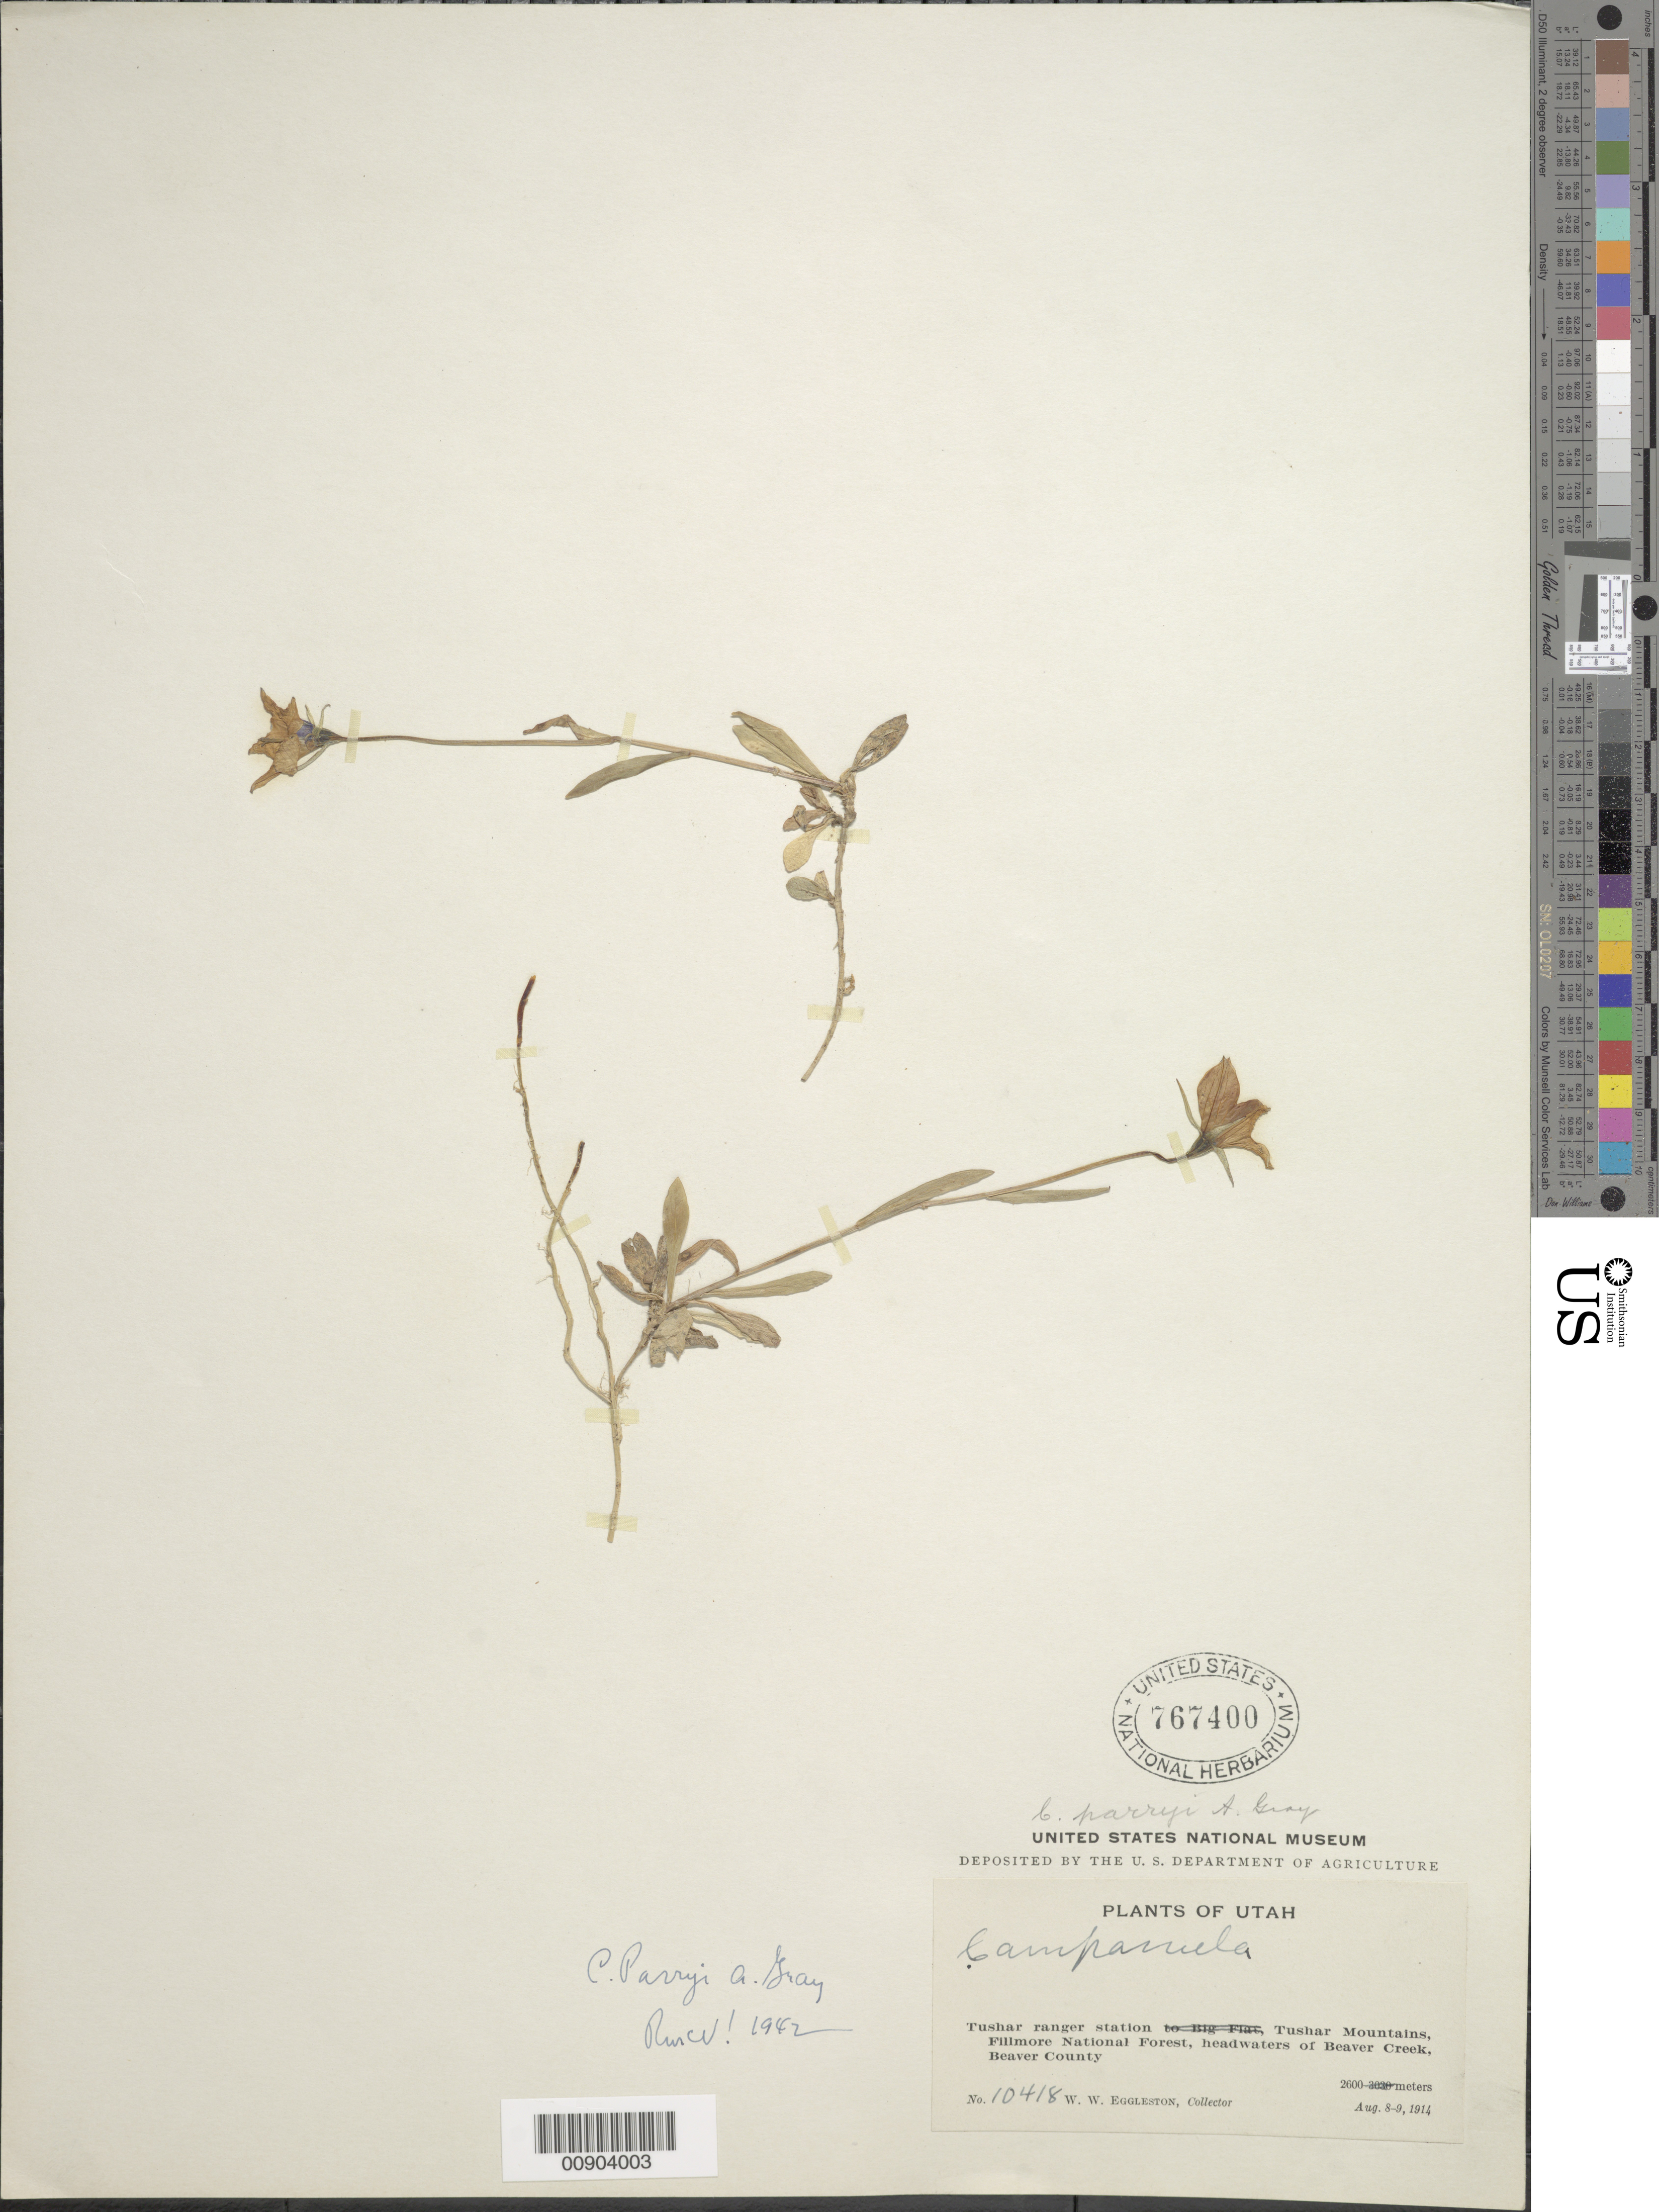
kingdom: Plantae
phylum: Tracheophyta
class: Magnoliopsida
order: Asterales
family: Campanulaceae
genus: Campanula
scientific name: Campanula parryi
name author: A. Gray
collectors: W. W. Eggleston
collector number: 10418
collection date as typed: Aug. 8-9, 1914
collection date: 1914-08-08/1914-08-09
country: United States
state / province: Utah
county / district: Beaver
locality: Tushar ranger station, Tushar Mountains, Fillmore National Forest, headwaters of Beaver Creek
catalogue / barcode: US 767400